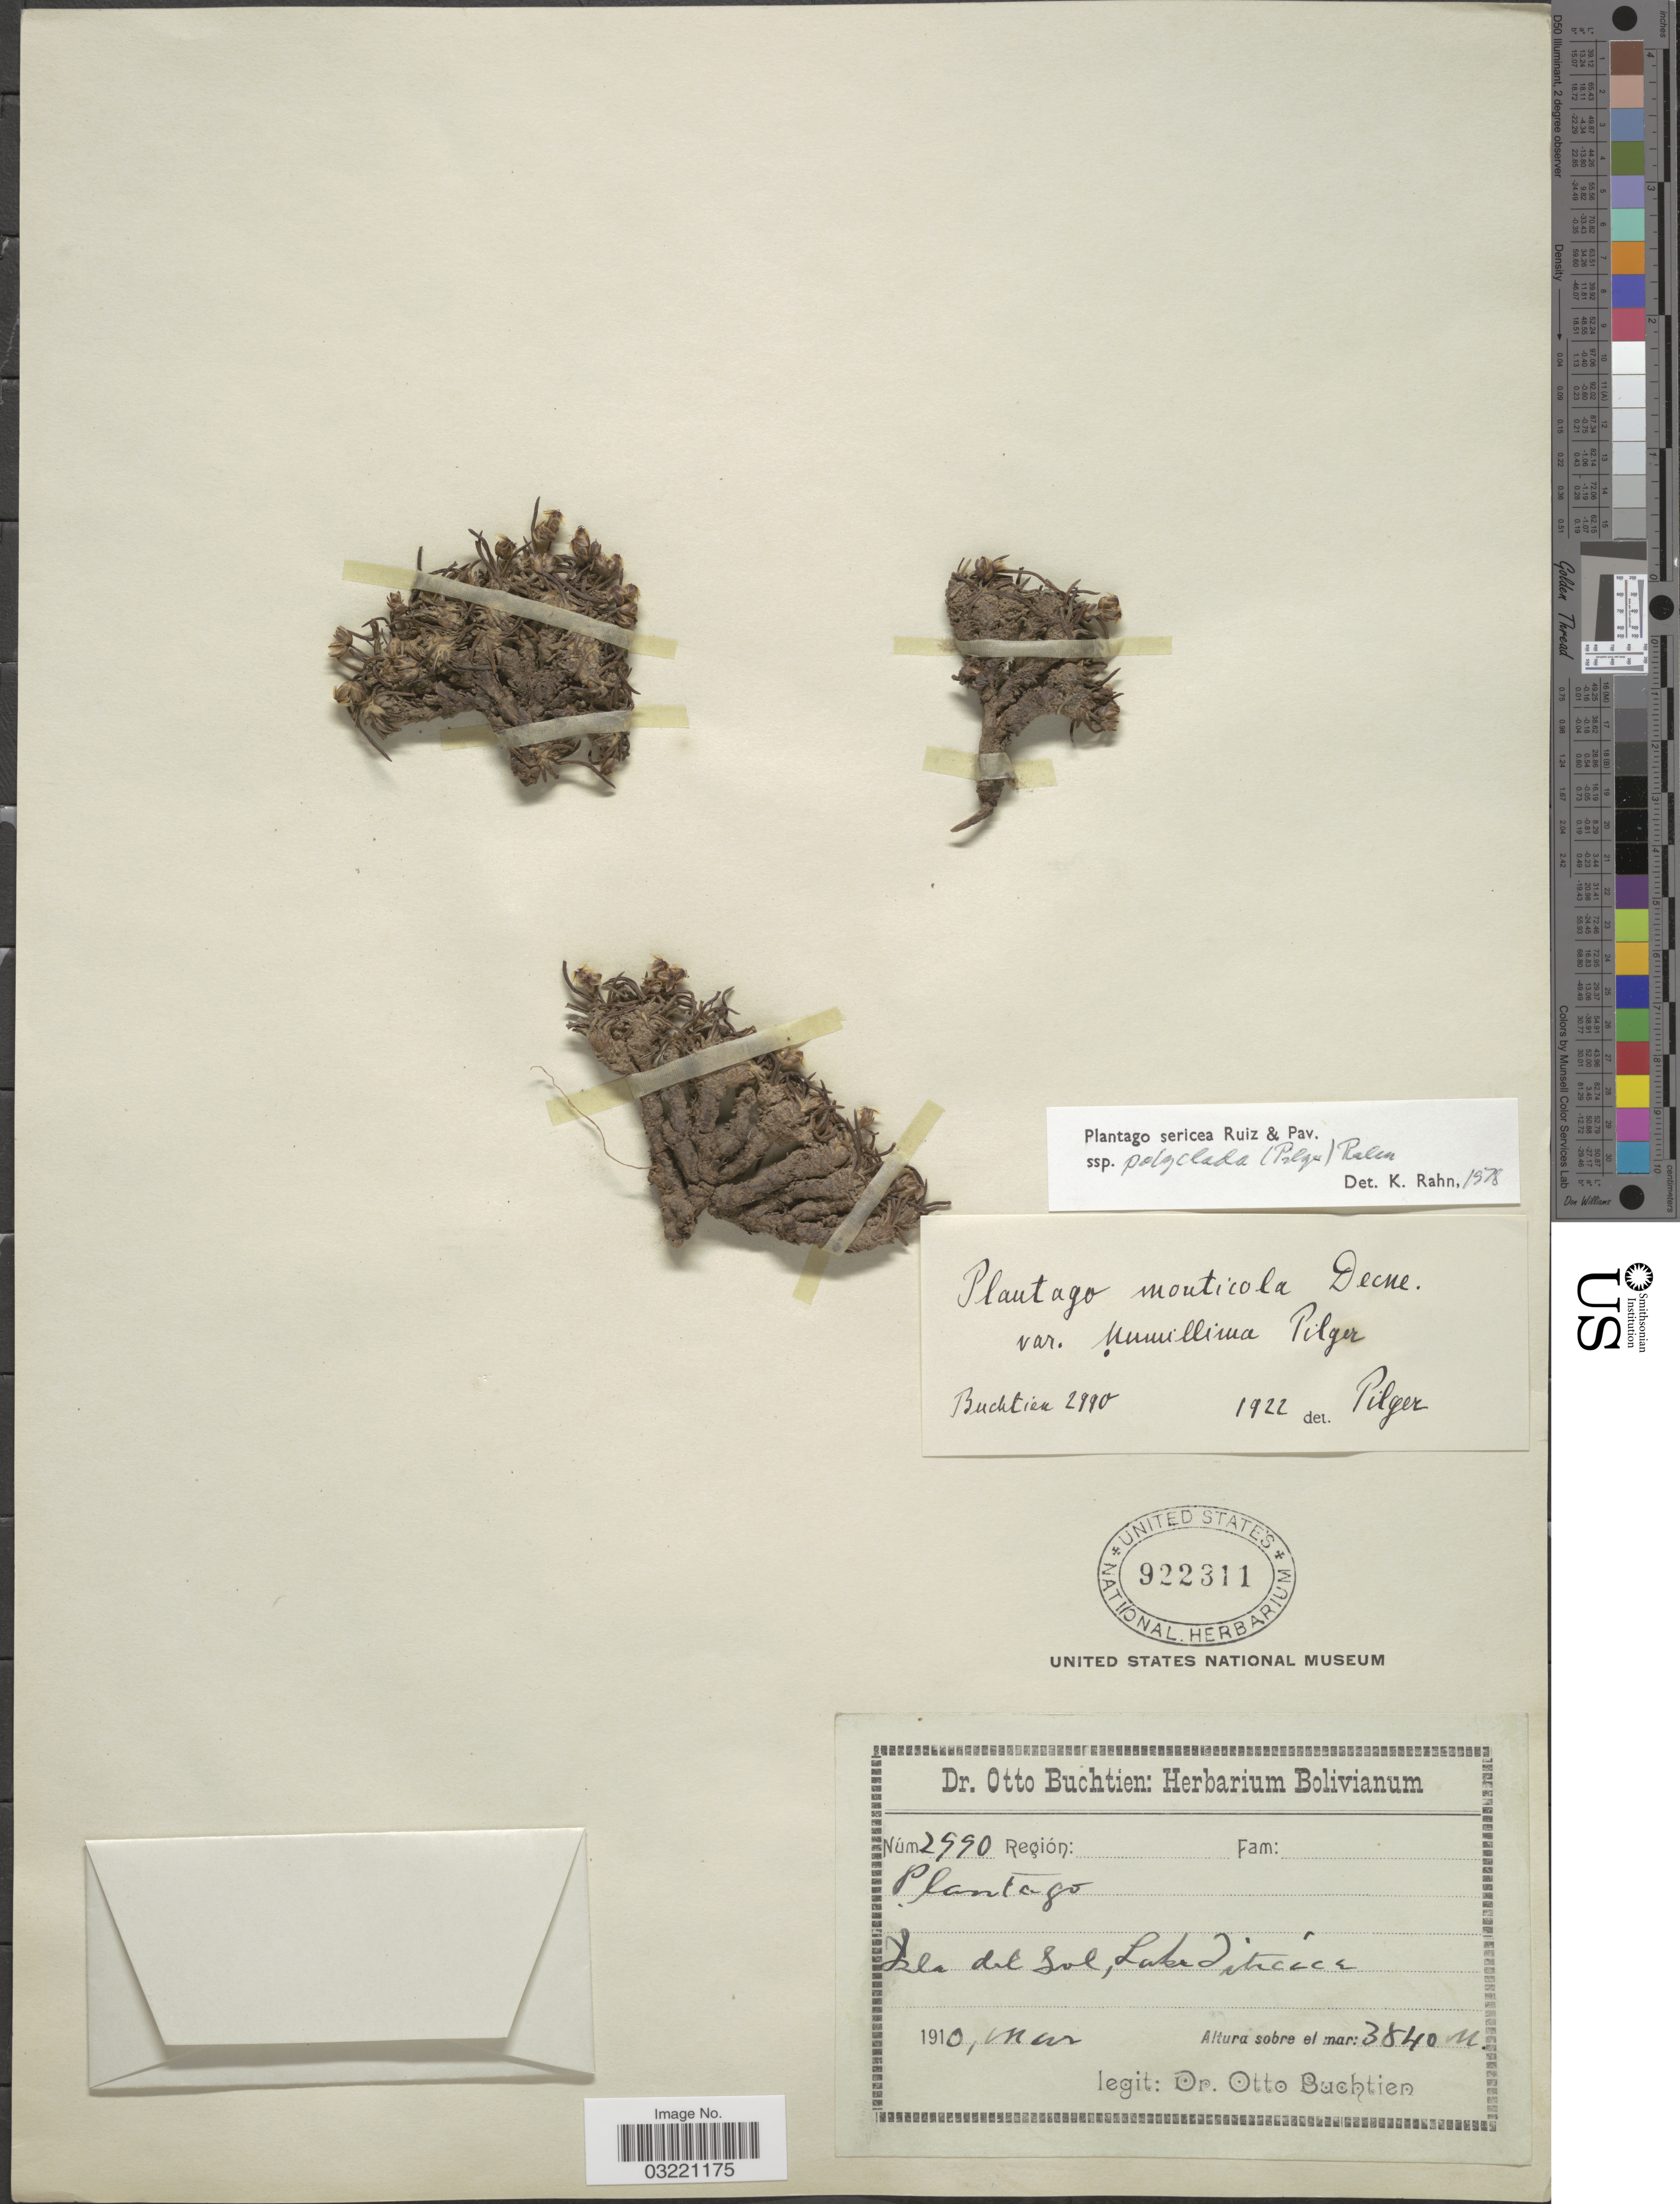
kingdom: Plantae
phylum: Tracheophyta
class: Magnoliopsida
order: Lamiales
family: Plantaginaceae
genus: Plantago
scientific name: Plantago sericea subsp. polyclada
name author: (Pilg.) Rahn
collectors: O. Buchtien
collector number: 2990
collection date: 1910-03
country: Bolivia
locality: Isla del sol, Lake Titicaca.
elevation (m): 3840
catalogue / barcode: US 922311